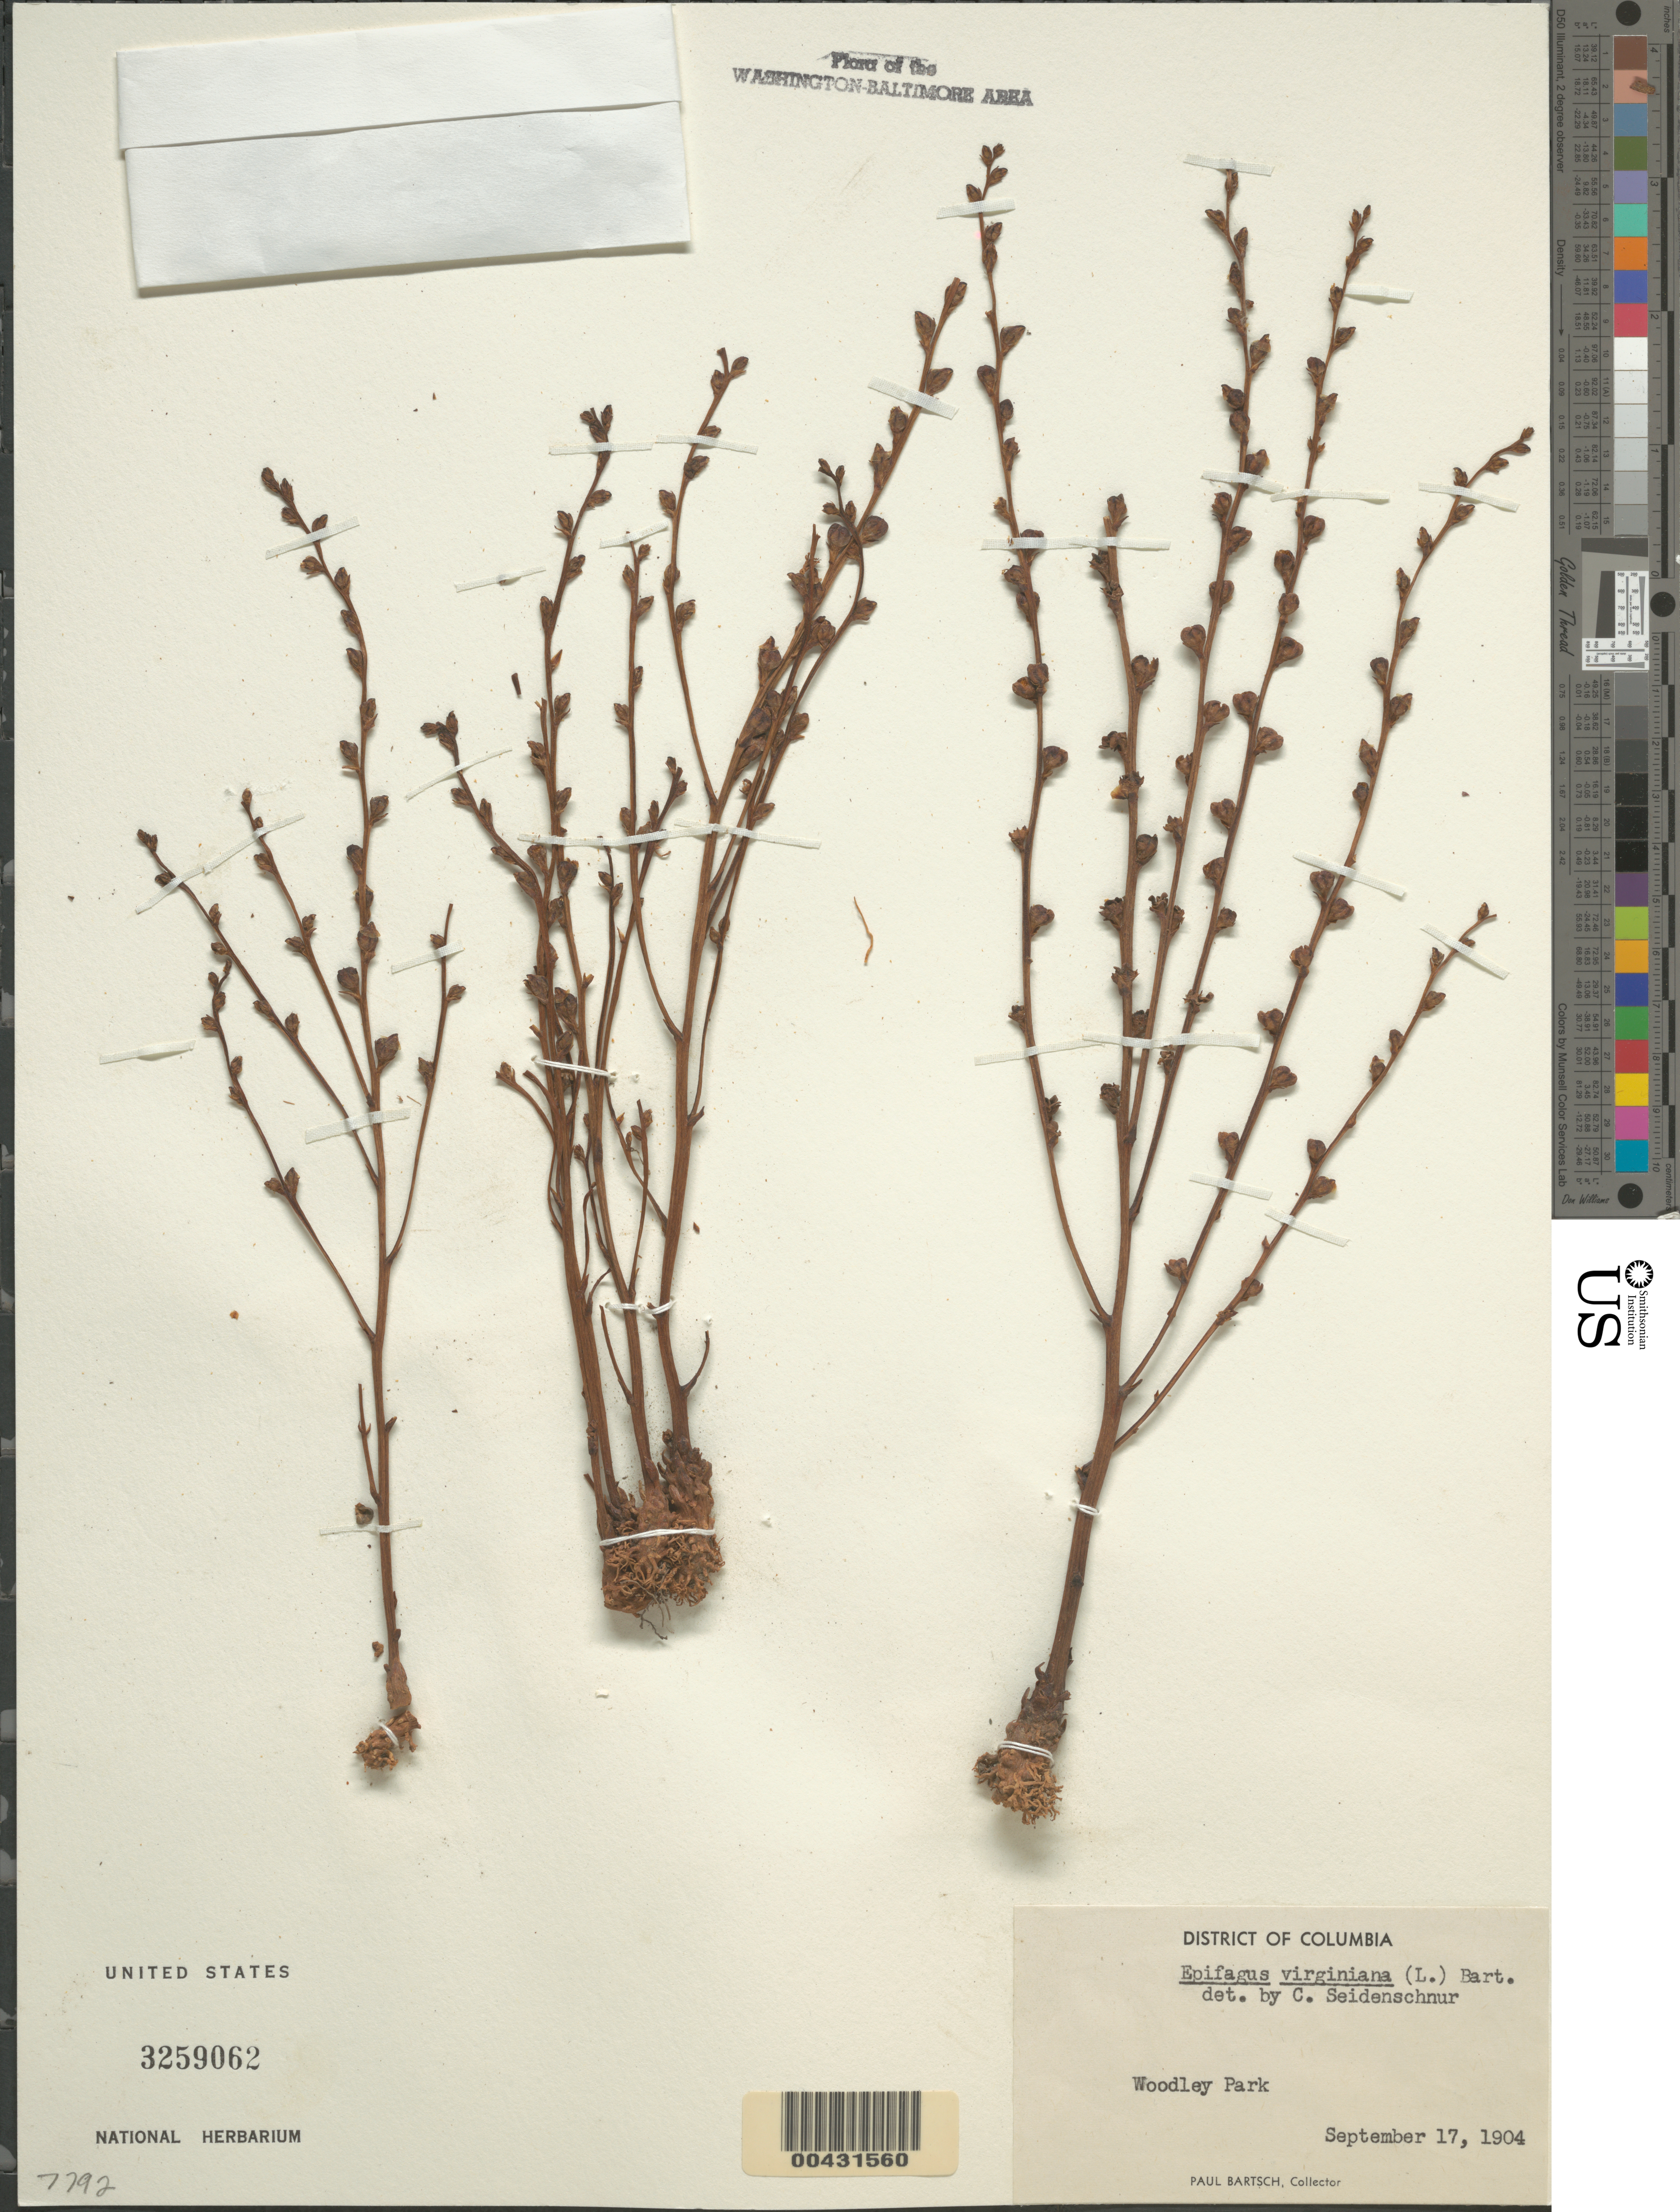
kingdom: Plantae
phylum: Tracheophyta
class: Magnoliopsida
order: Lamiales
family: Orobanchaceae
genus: Epifagus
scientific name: Epifagus virginiana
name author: (L.) W.P.C. Barton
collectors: P. Bartsch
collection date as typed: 17 Sep 1904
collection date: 1904-09-17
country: United States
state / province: District of Columbia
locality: Woodley Park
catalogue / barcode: US 3259062